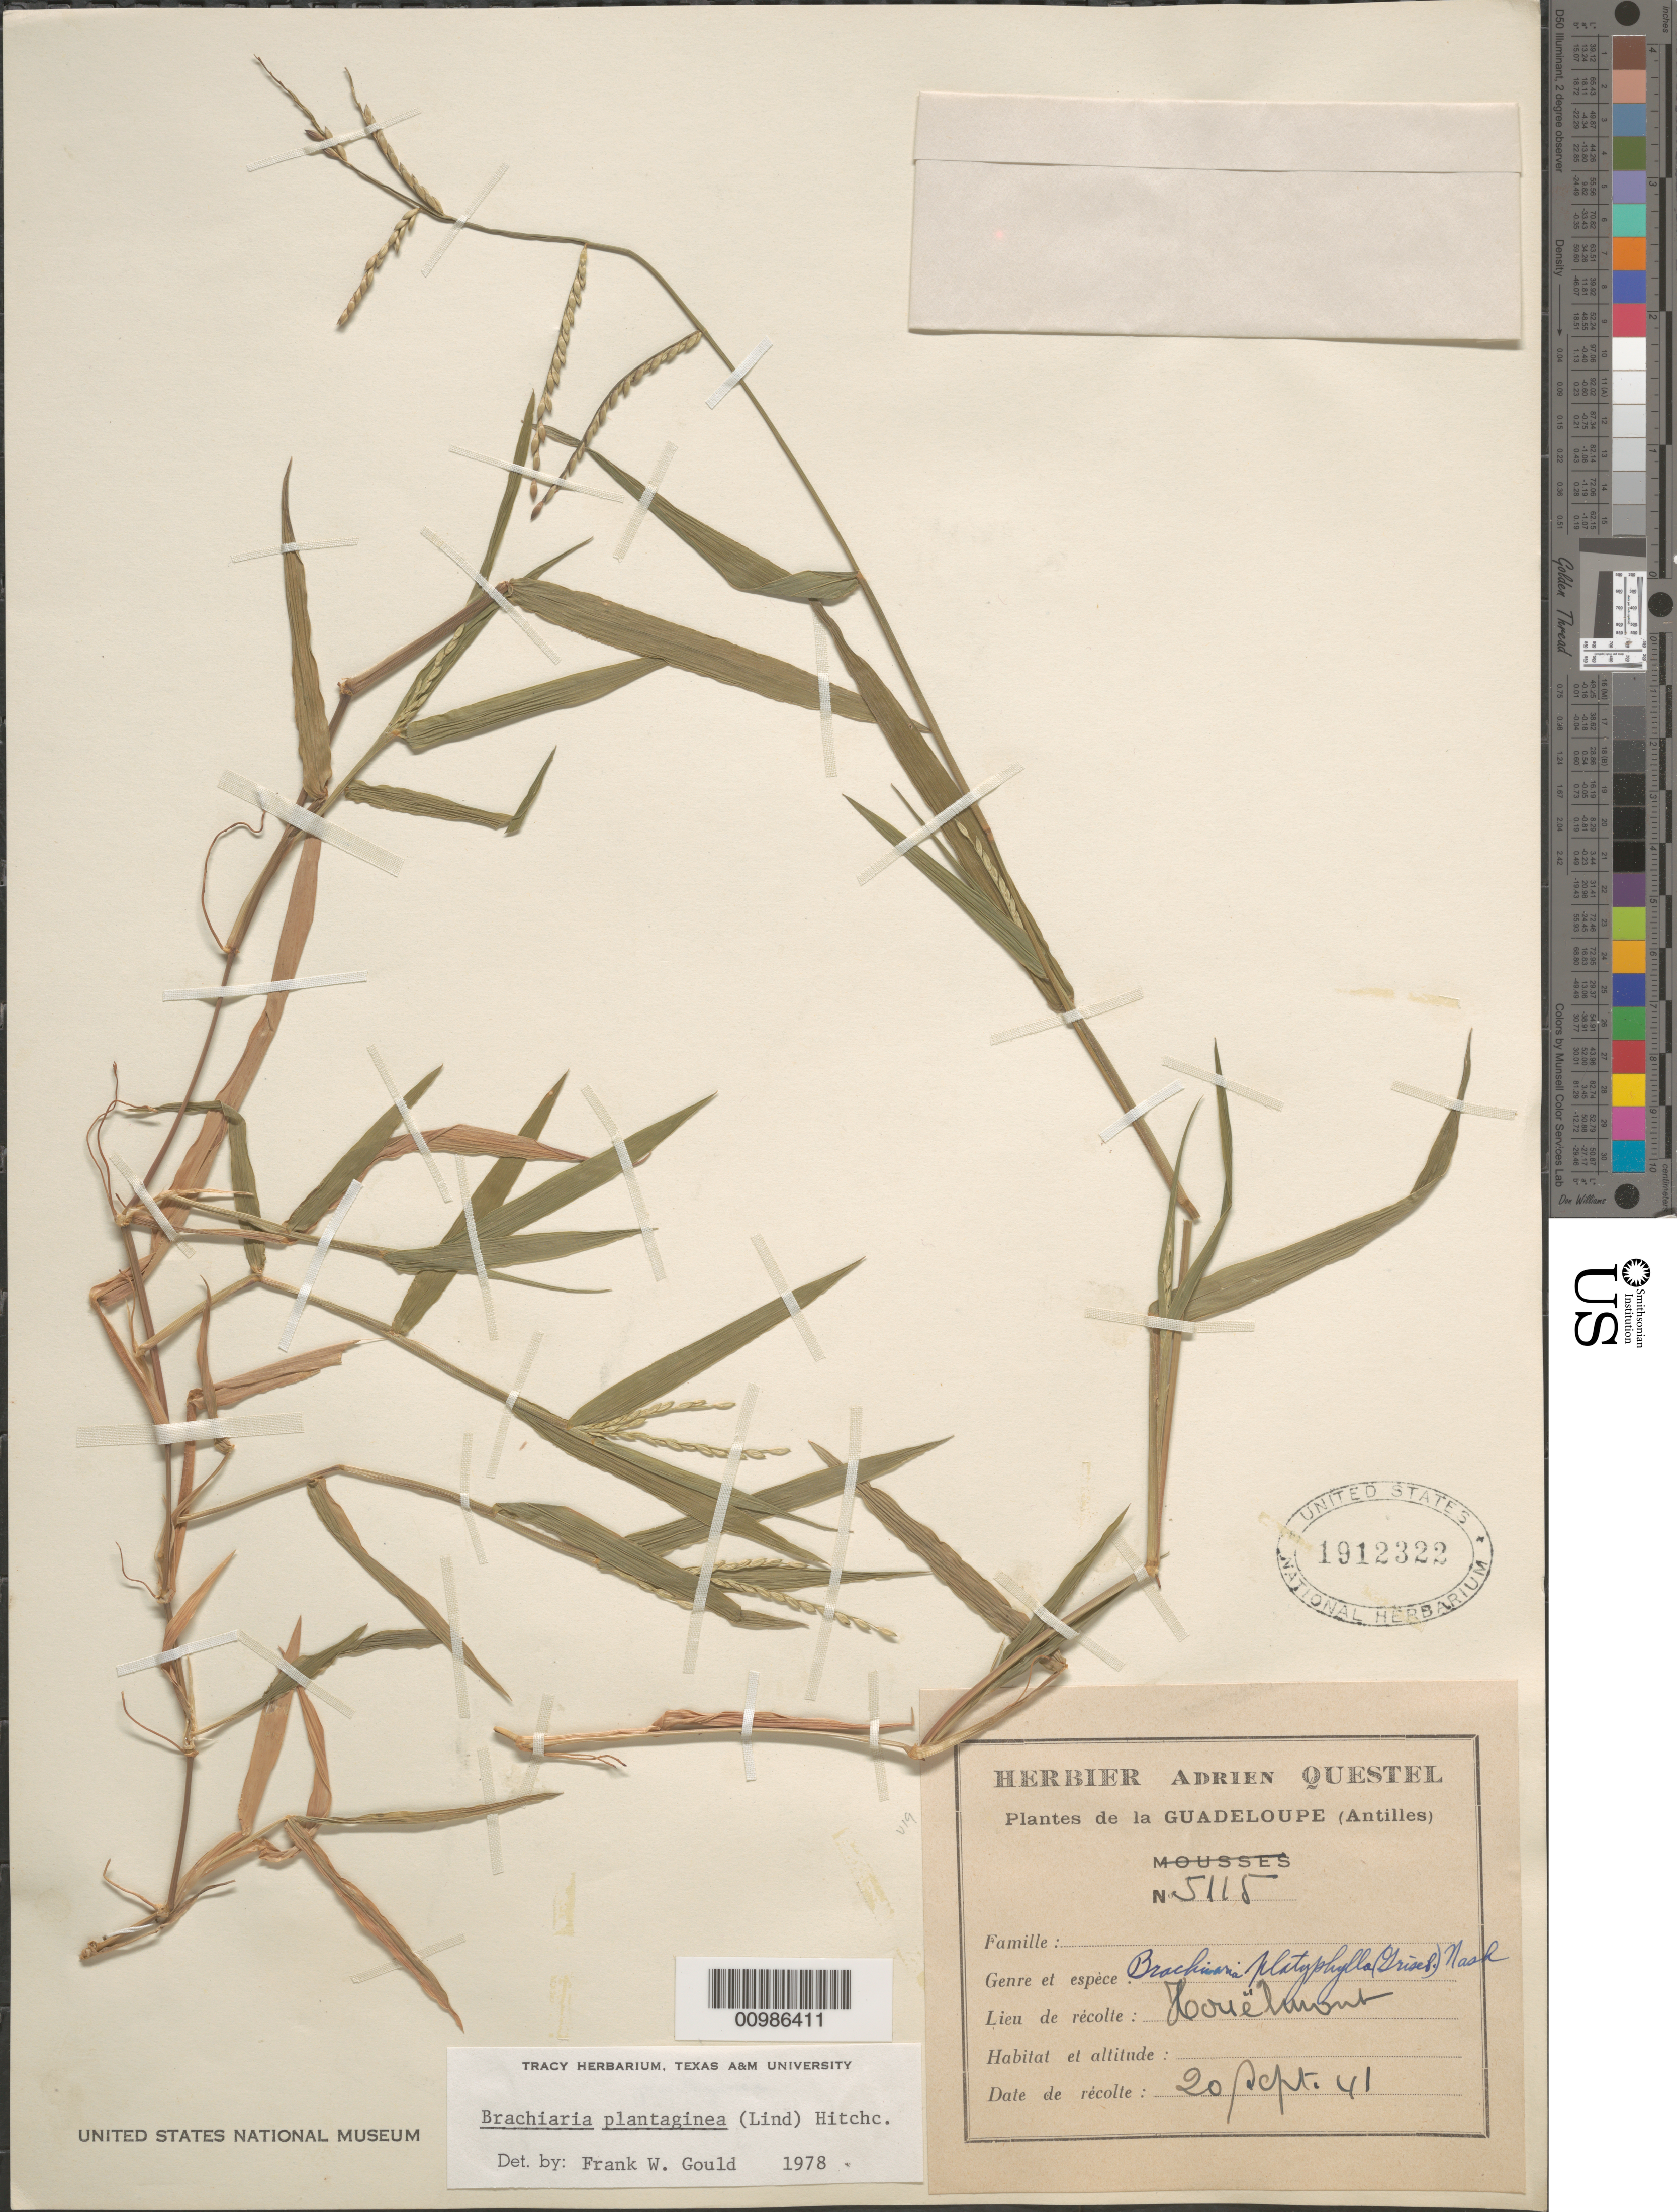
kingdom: Plantae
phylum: Tracheophyta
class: Liliopsida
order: Poales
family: Poaceae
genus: Brachiaria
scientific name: Brachiaria plantaginea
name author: (Link) Hitchc.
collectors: A. Questel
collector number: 5115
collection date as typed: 20 Sep 1941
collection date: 1941-09-20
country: Guadeloupe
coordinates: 0 N, 0 E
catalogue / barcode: US 1912322